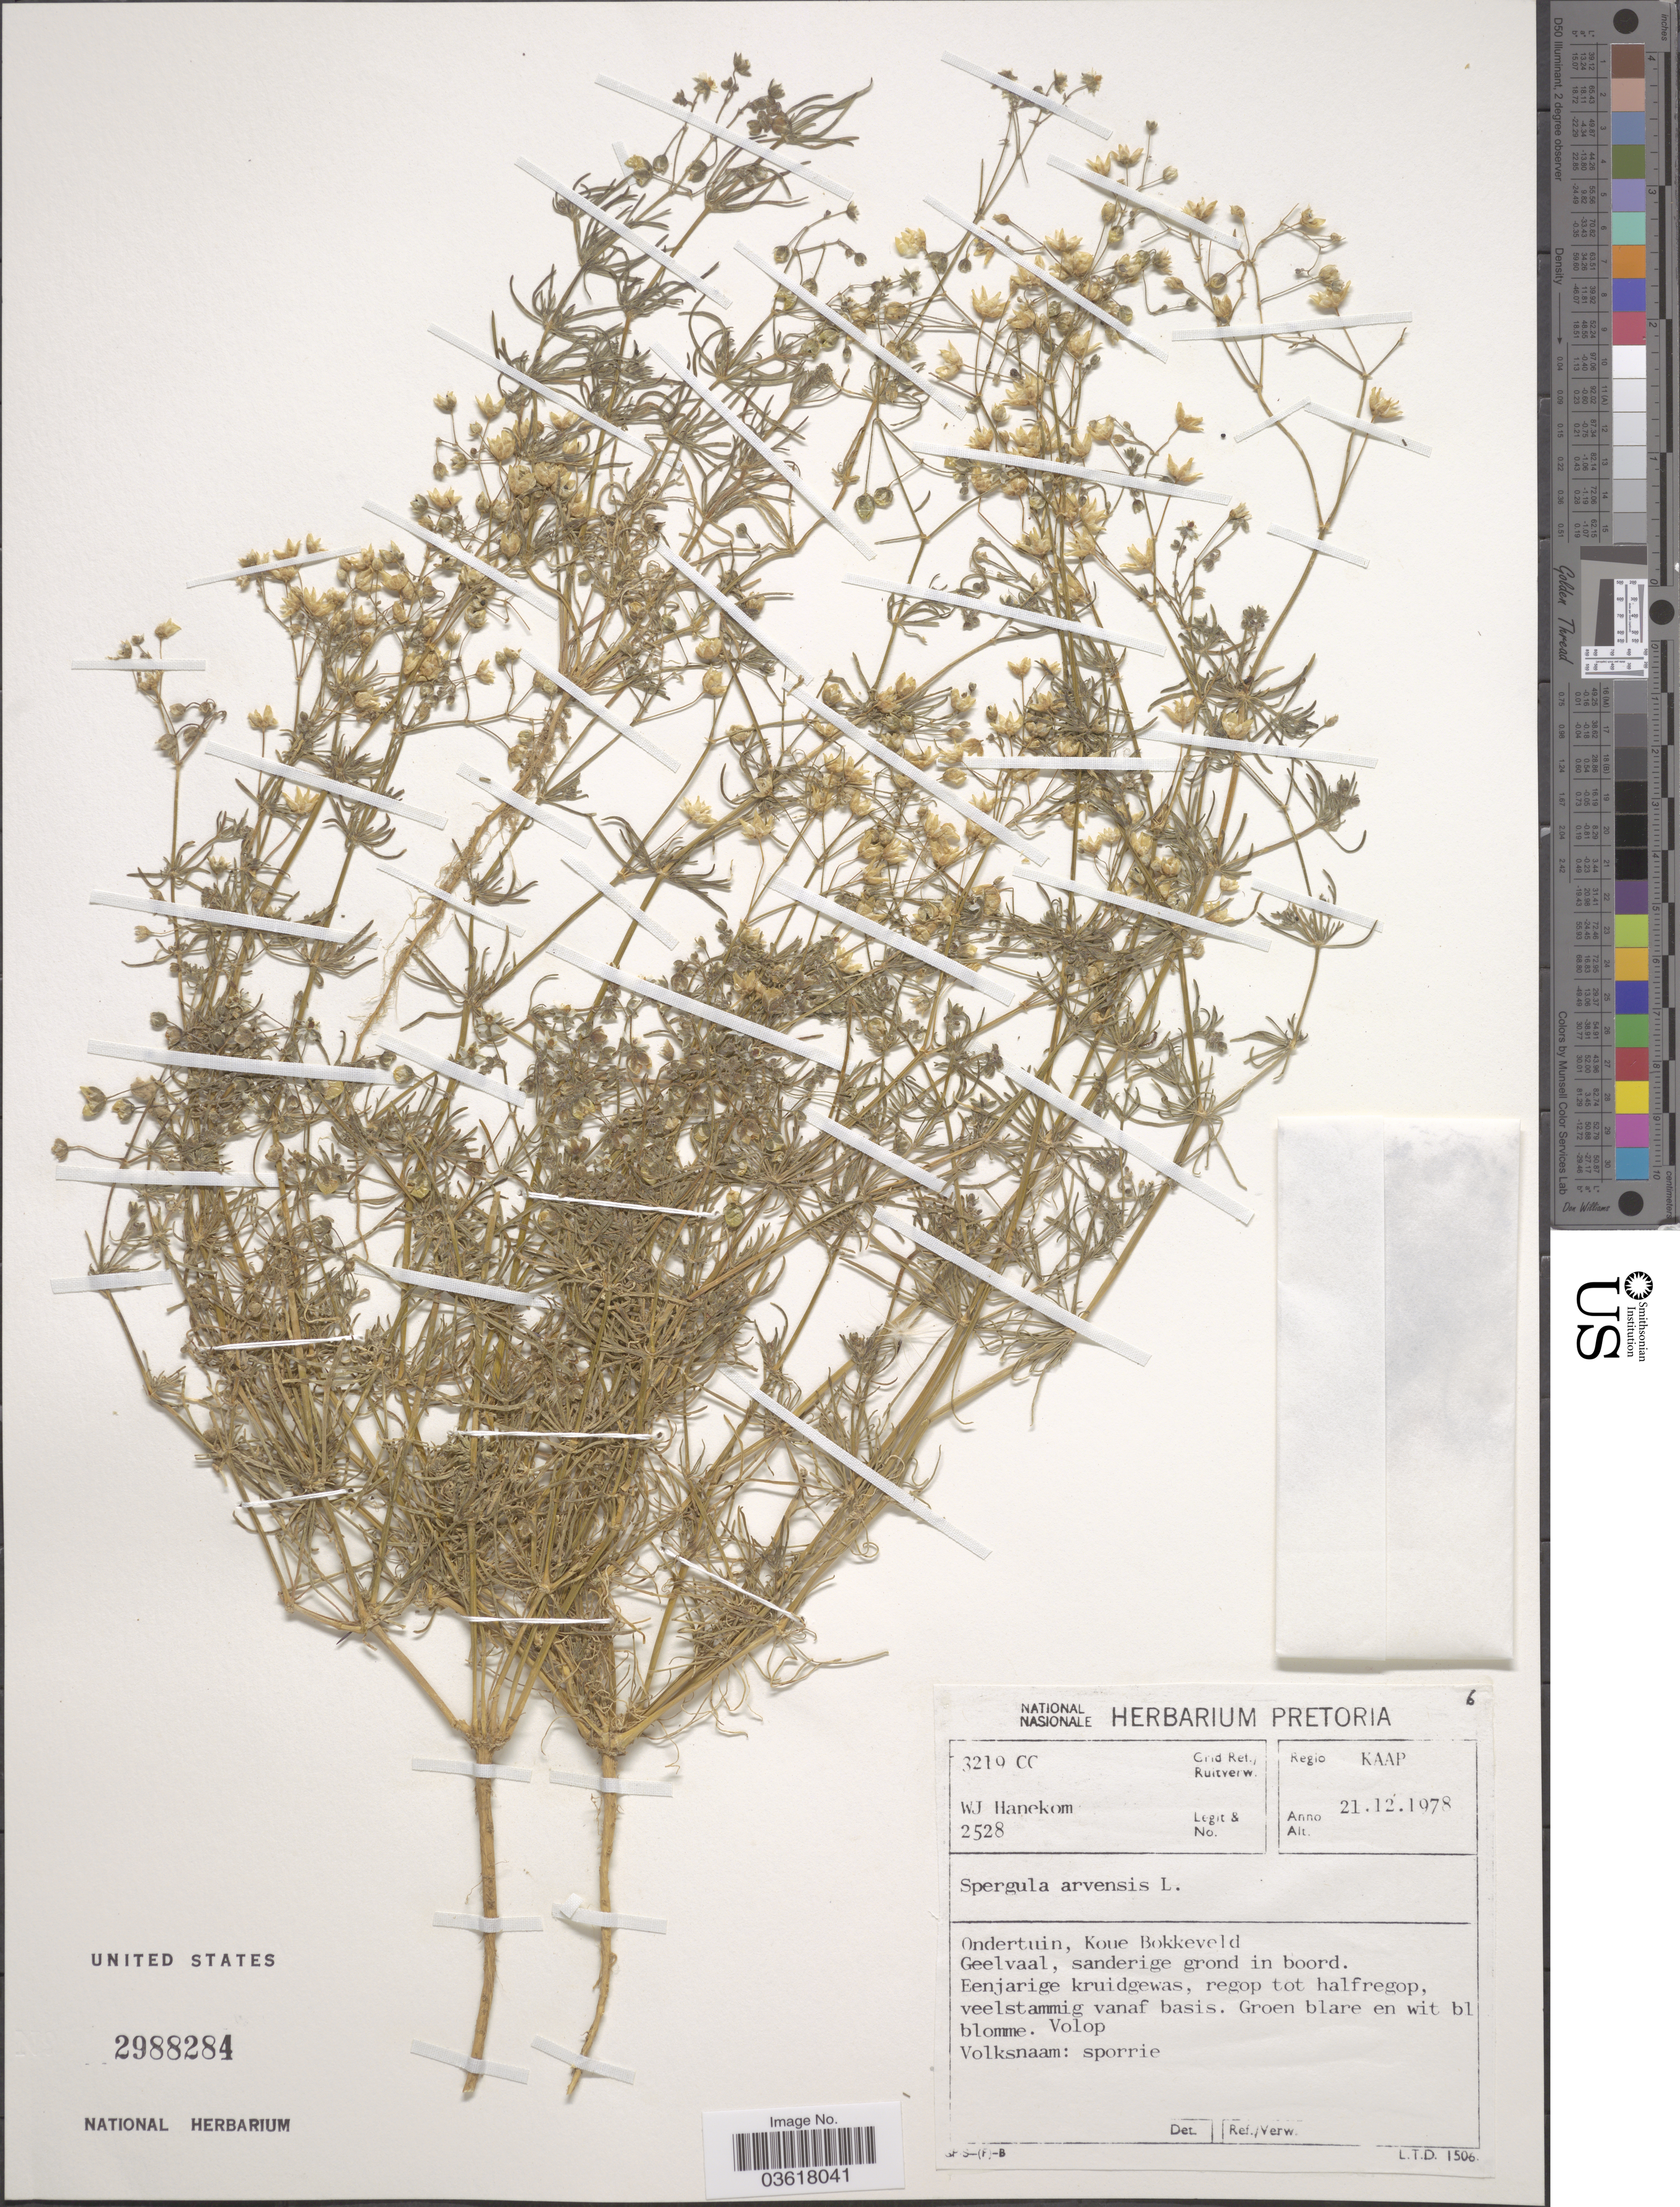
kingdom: Plantae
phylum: Tracheophyta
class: Magnoliopsida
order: Caryophyllales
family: Caryophyllaceae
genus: Spergula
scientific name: Spergula arvensis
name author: L.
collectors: W. Hanekom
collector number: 2528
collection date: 1978-12-21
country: South Africa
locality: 3219 CC Grid Ref./ Ruitverw. Regio Kaap. Ondertuin, Koue Bokkeveld.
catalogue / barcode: US 2988284